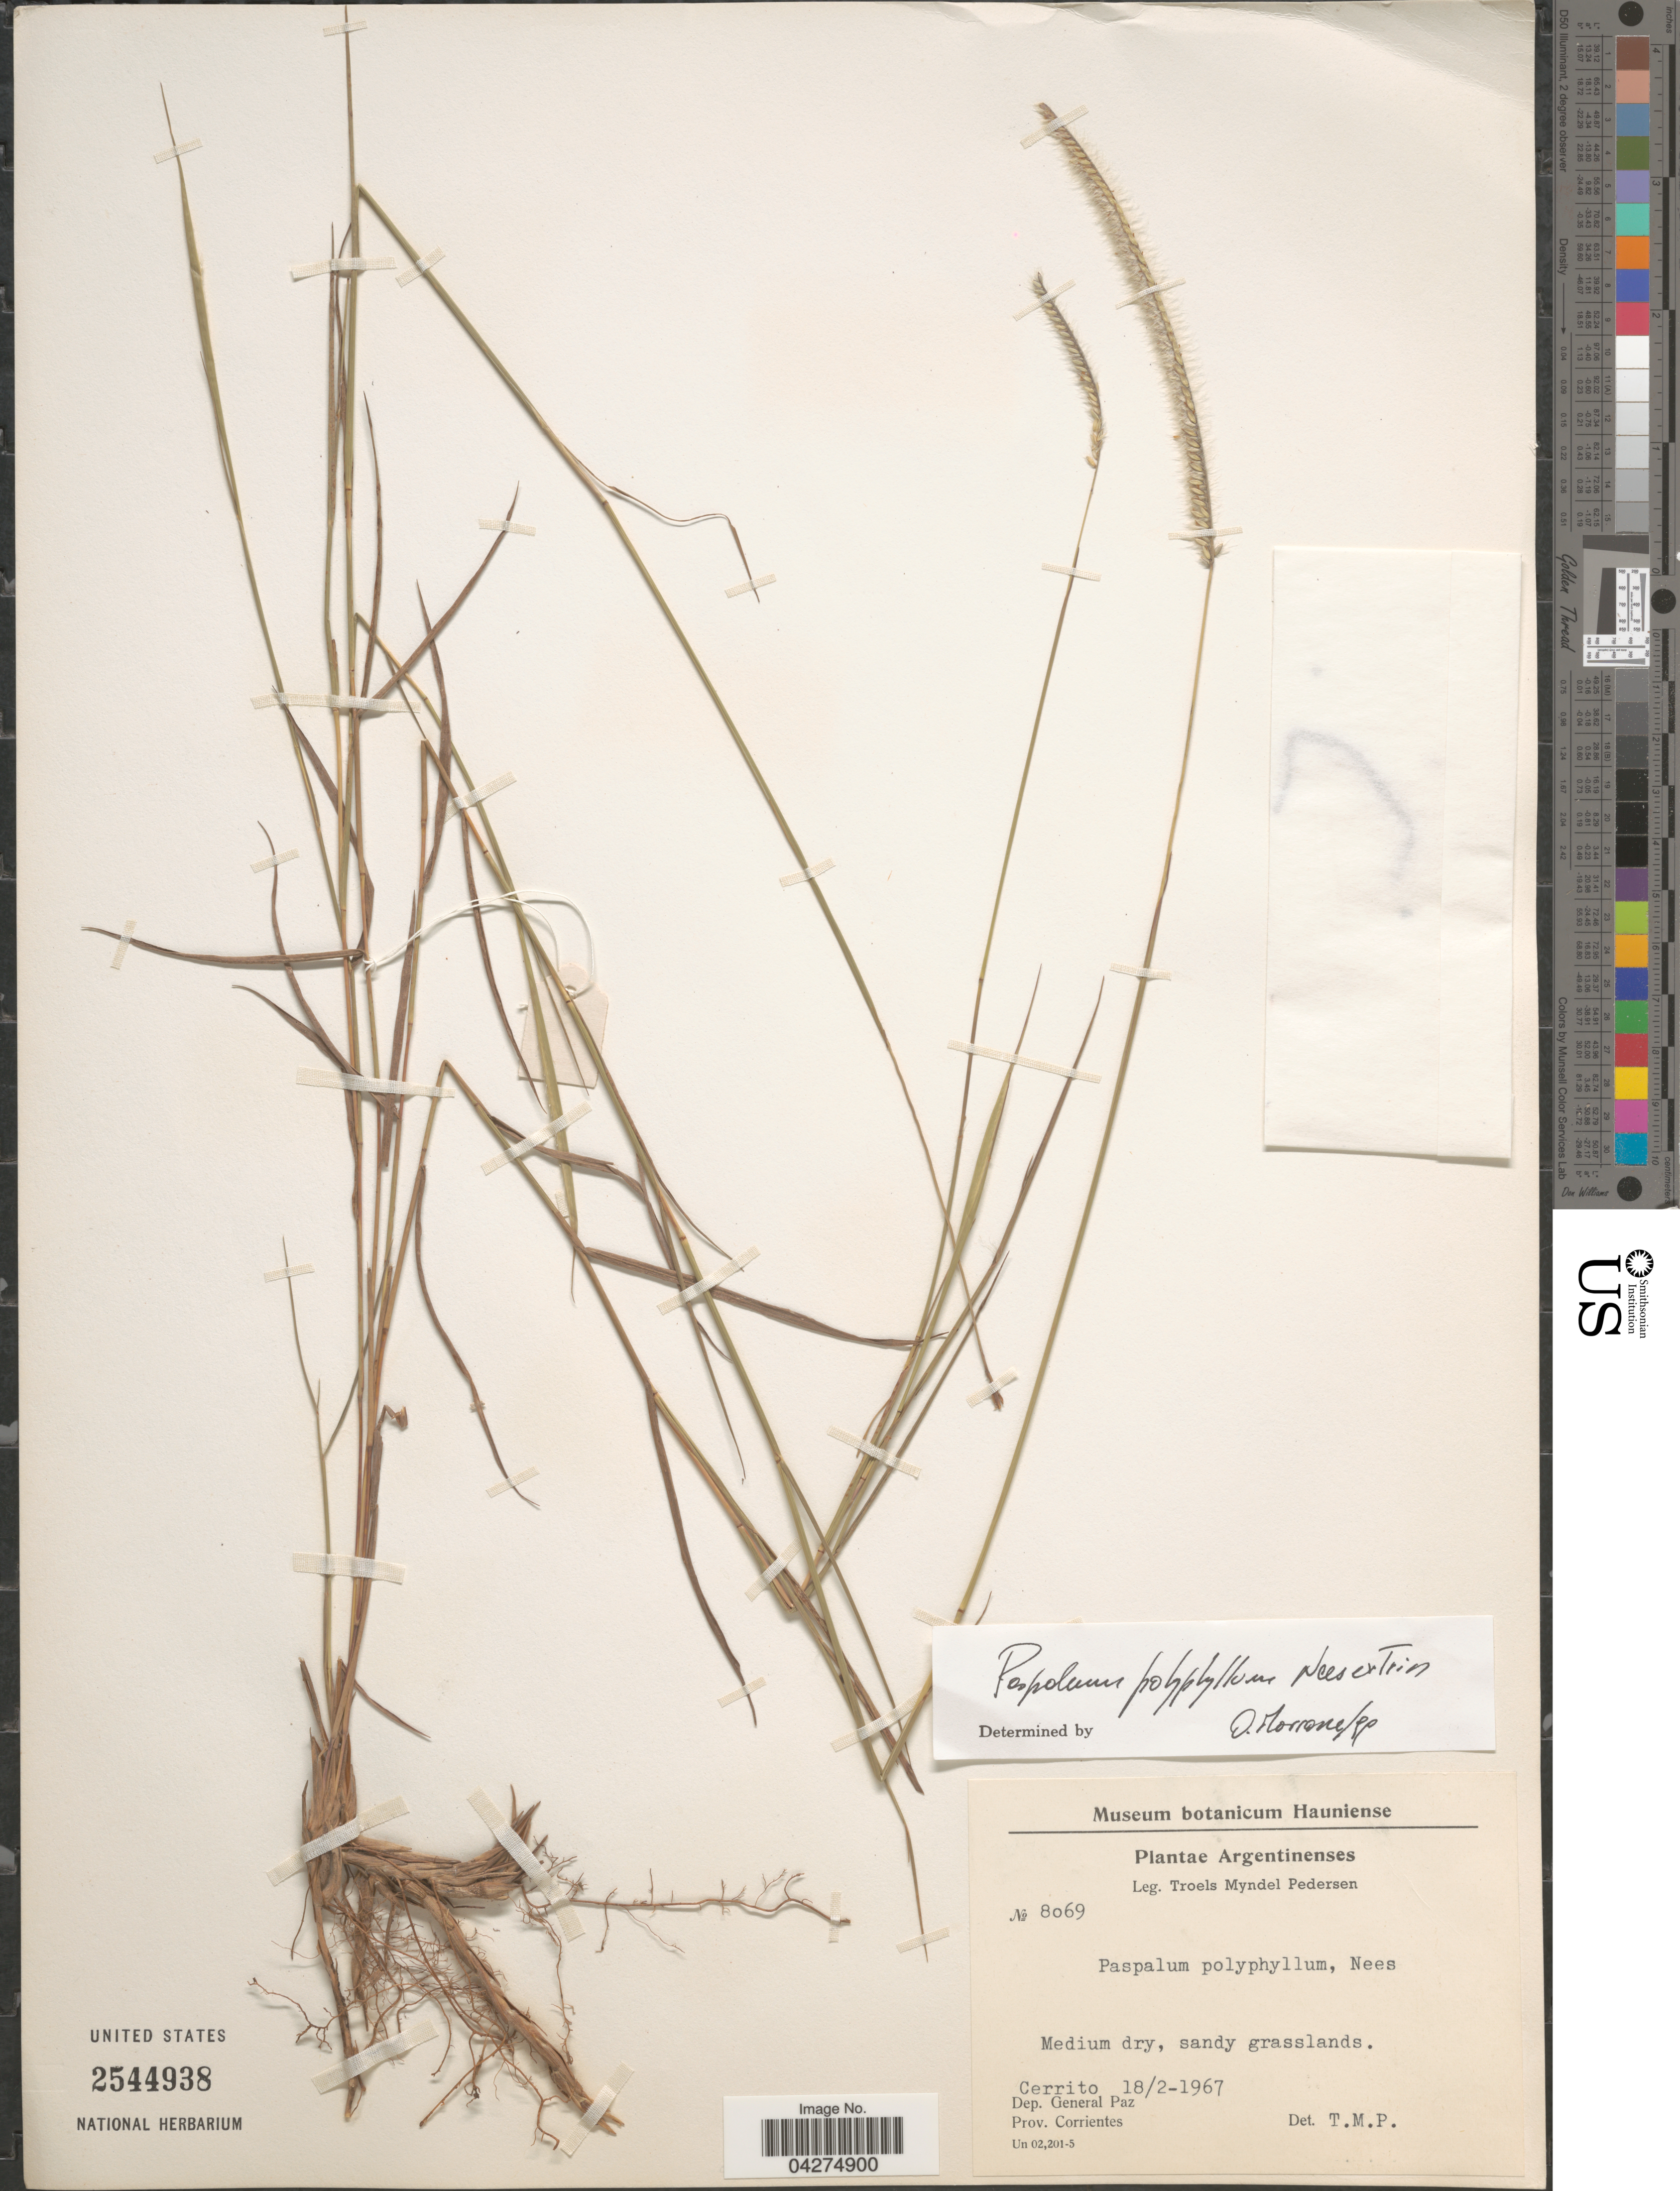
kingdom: Plantae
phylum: Tracheophyta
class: Liliopsida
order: Poales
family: Poaceae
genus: Paspalum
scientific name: Paspalum polyphyllum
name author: Nees ex Trin.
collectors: T. Pederson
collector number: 8069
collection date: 1967-02-18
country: Argentina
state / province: Corrientes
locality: Cerrito. Dep. General Paz.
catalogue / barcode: US 2544938